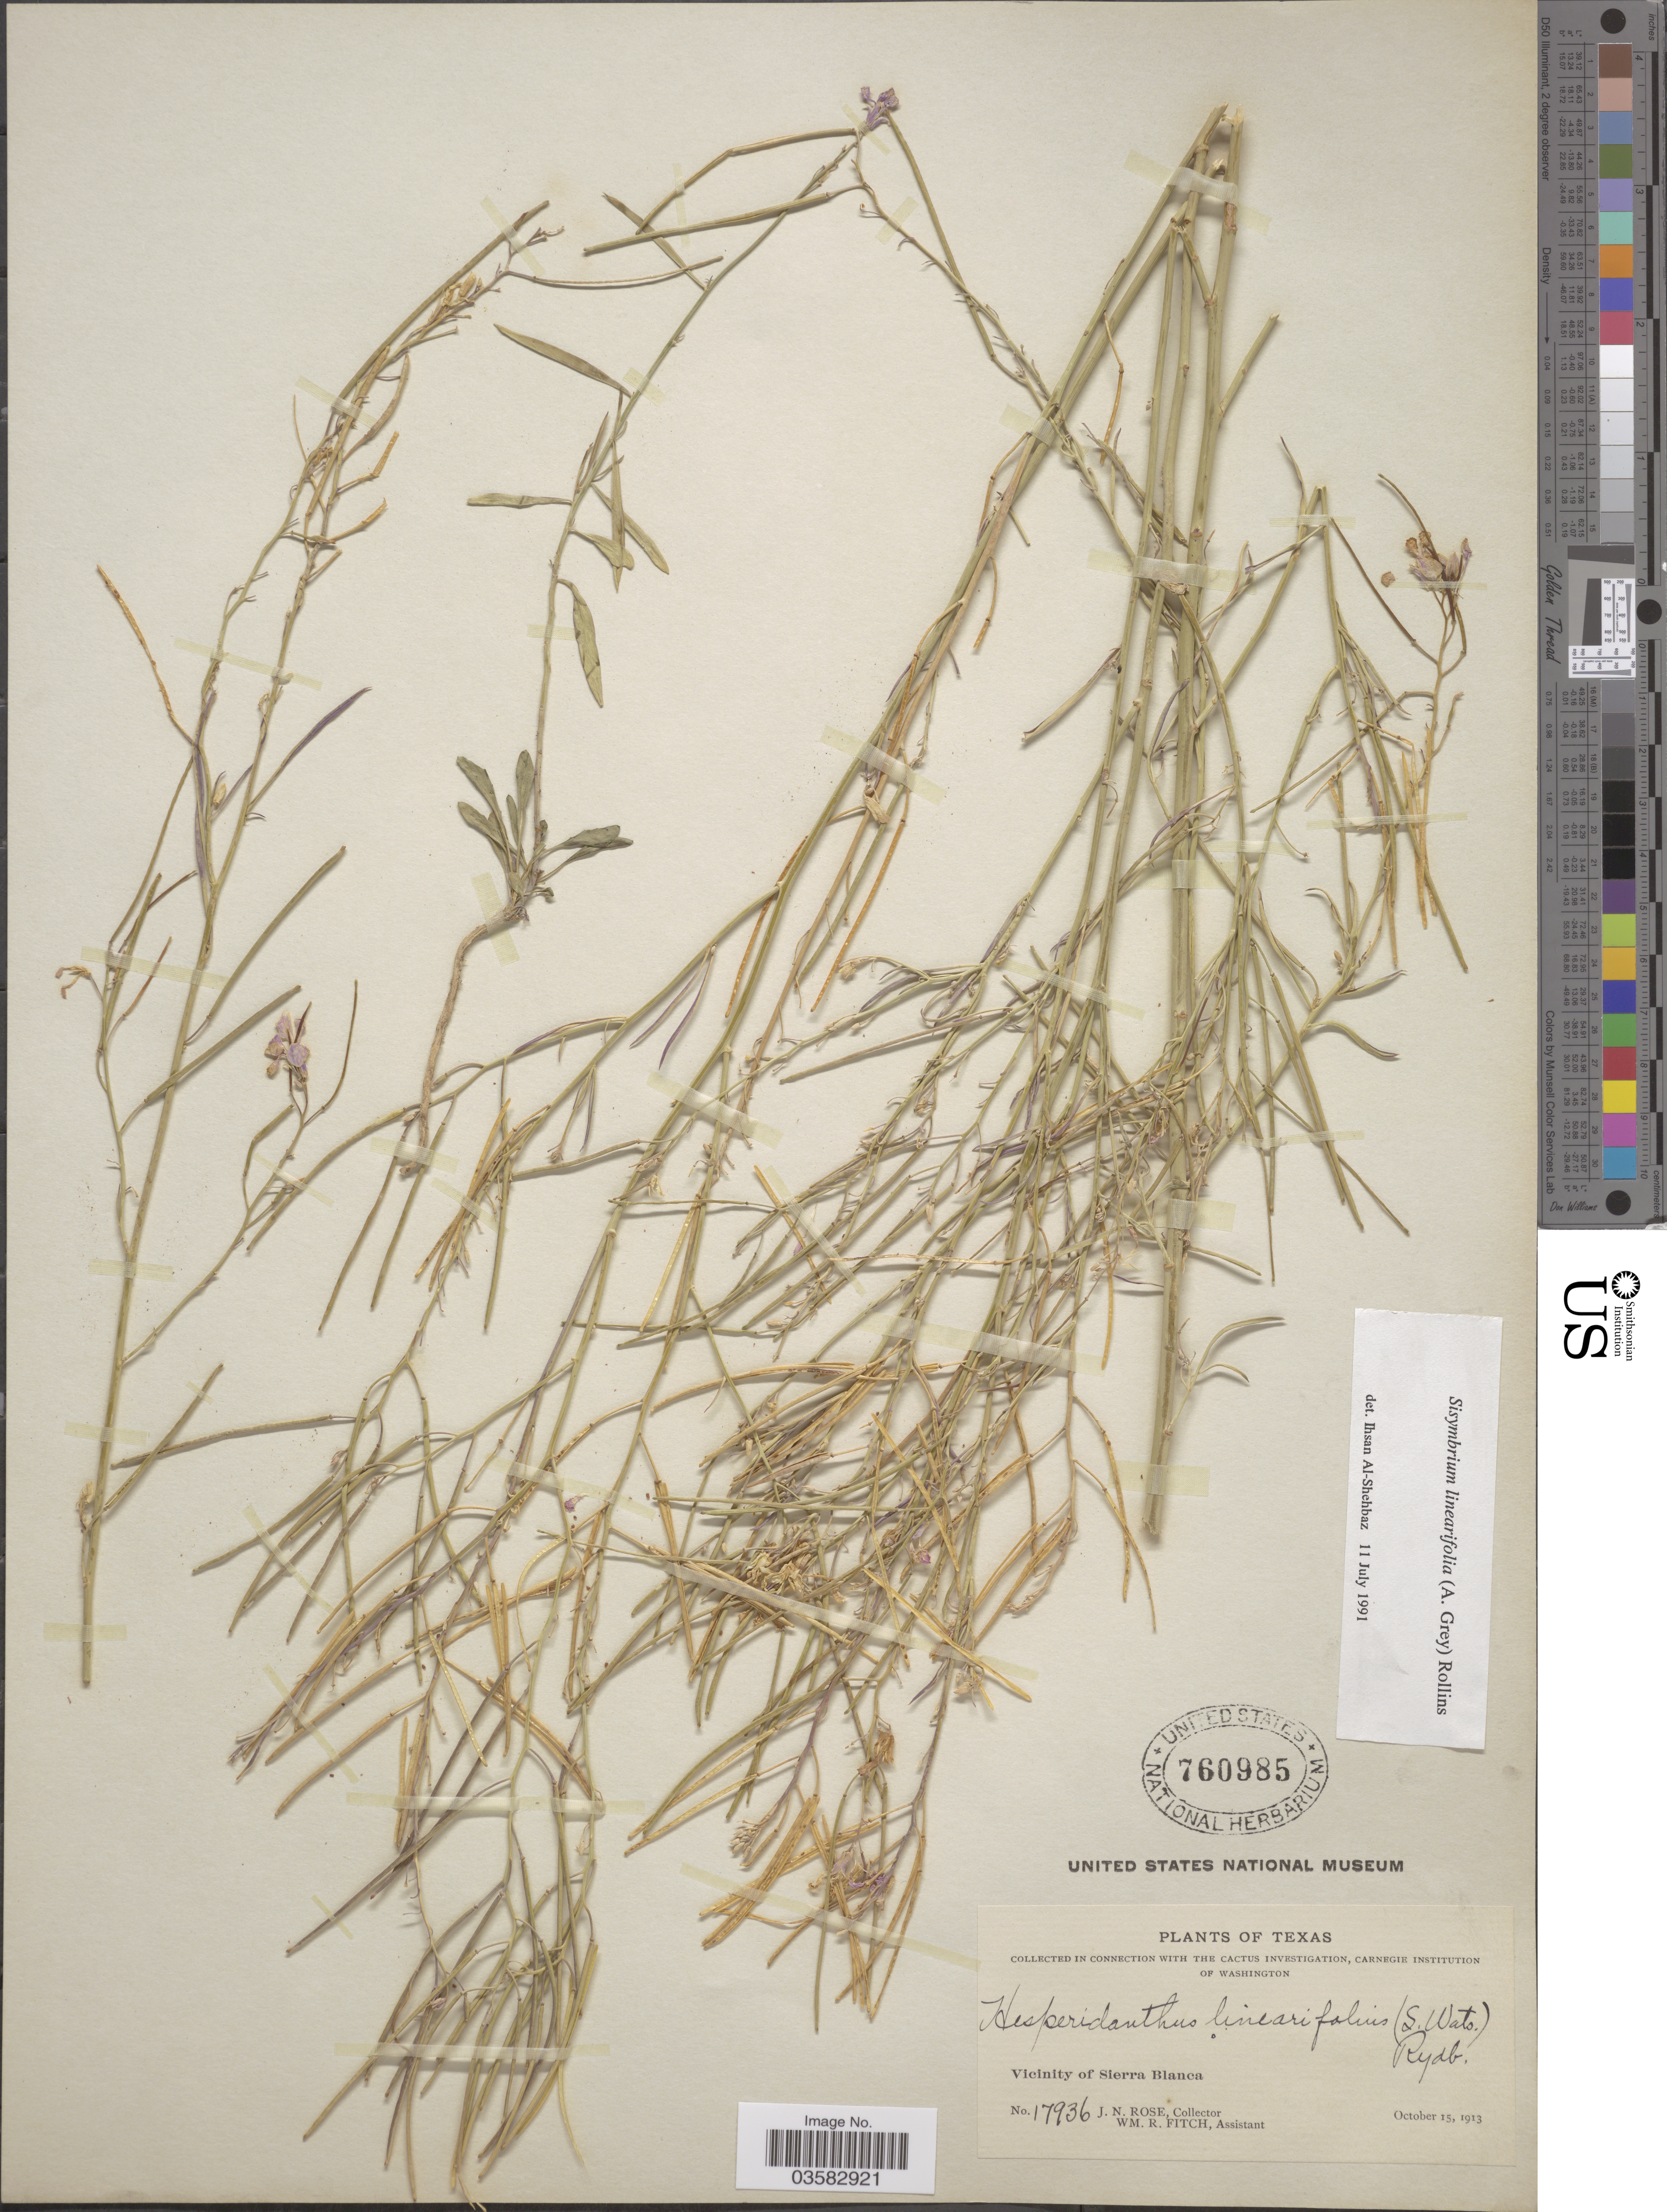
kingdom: Plantae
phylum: Tracheophyta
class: Magnoliopsida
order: Brassicales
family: Brassicaceae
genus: Sisymbrium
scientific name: Sisymbrium linearifolium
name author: (A. Gray) Payson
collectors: J. N. Rose & W. R. Fitch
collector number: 17936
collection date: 1913-10-15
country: United States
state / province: Texas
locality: Vicinity of Sierra Blanca.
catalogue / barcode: US 760985